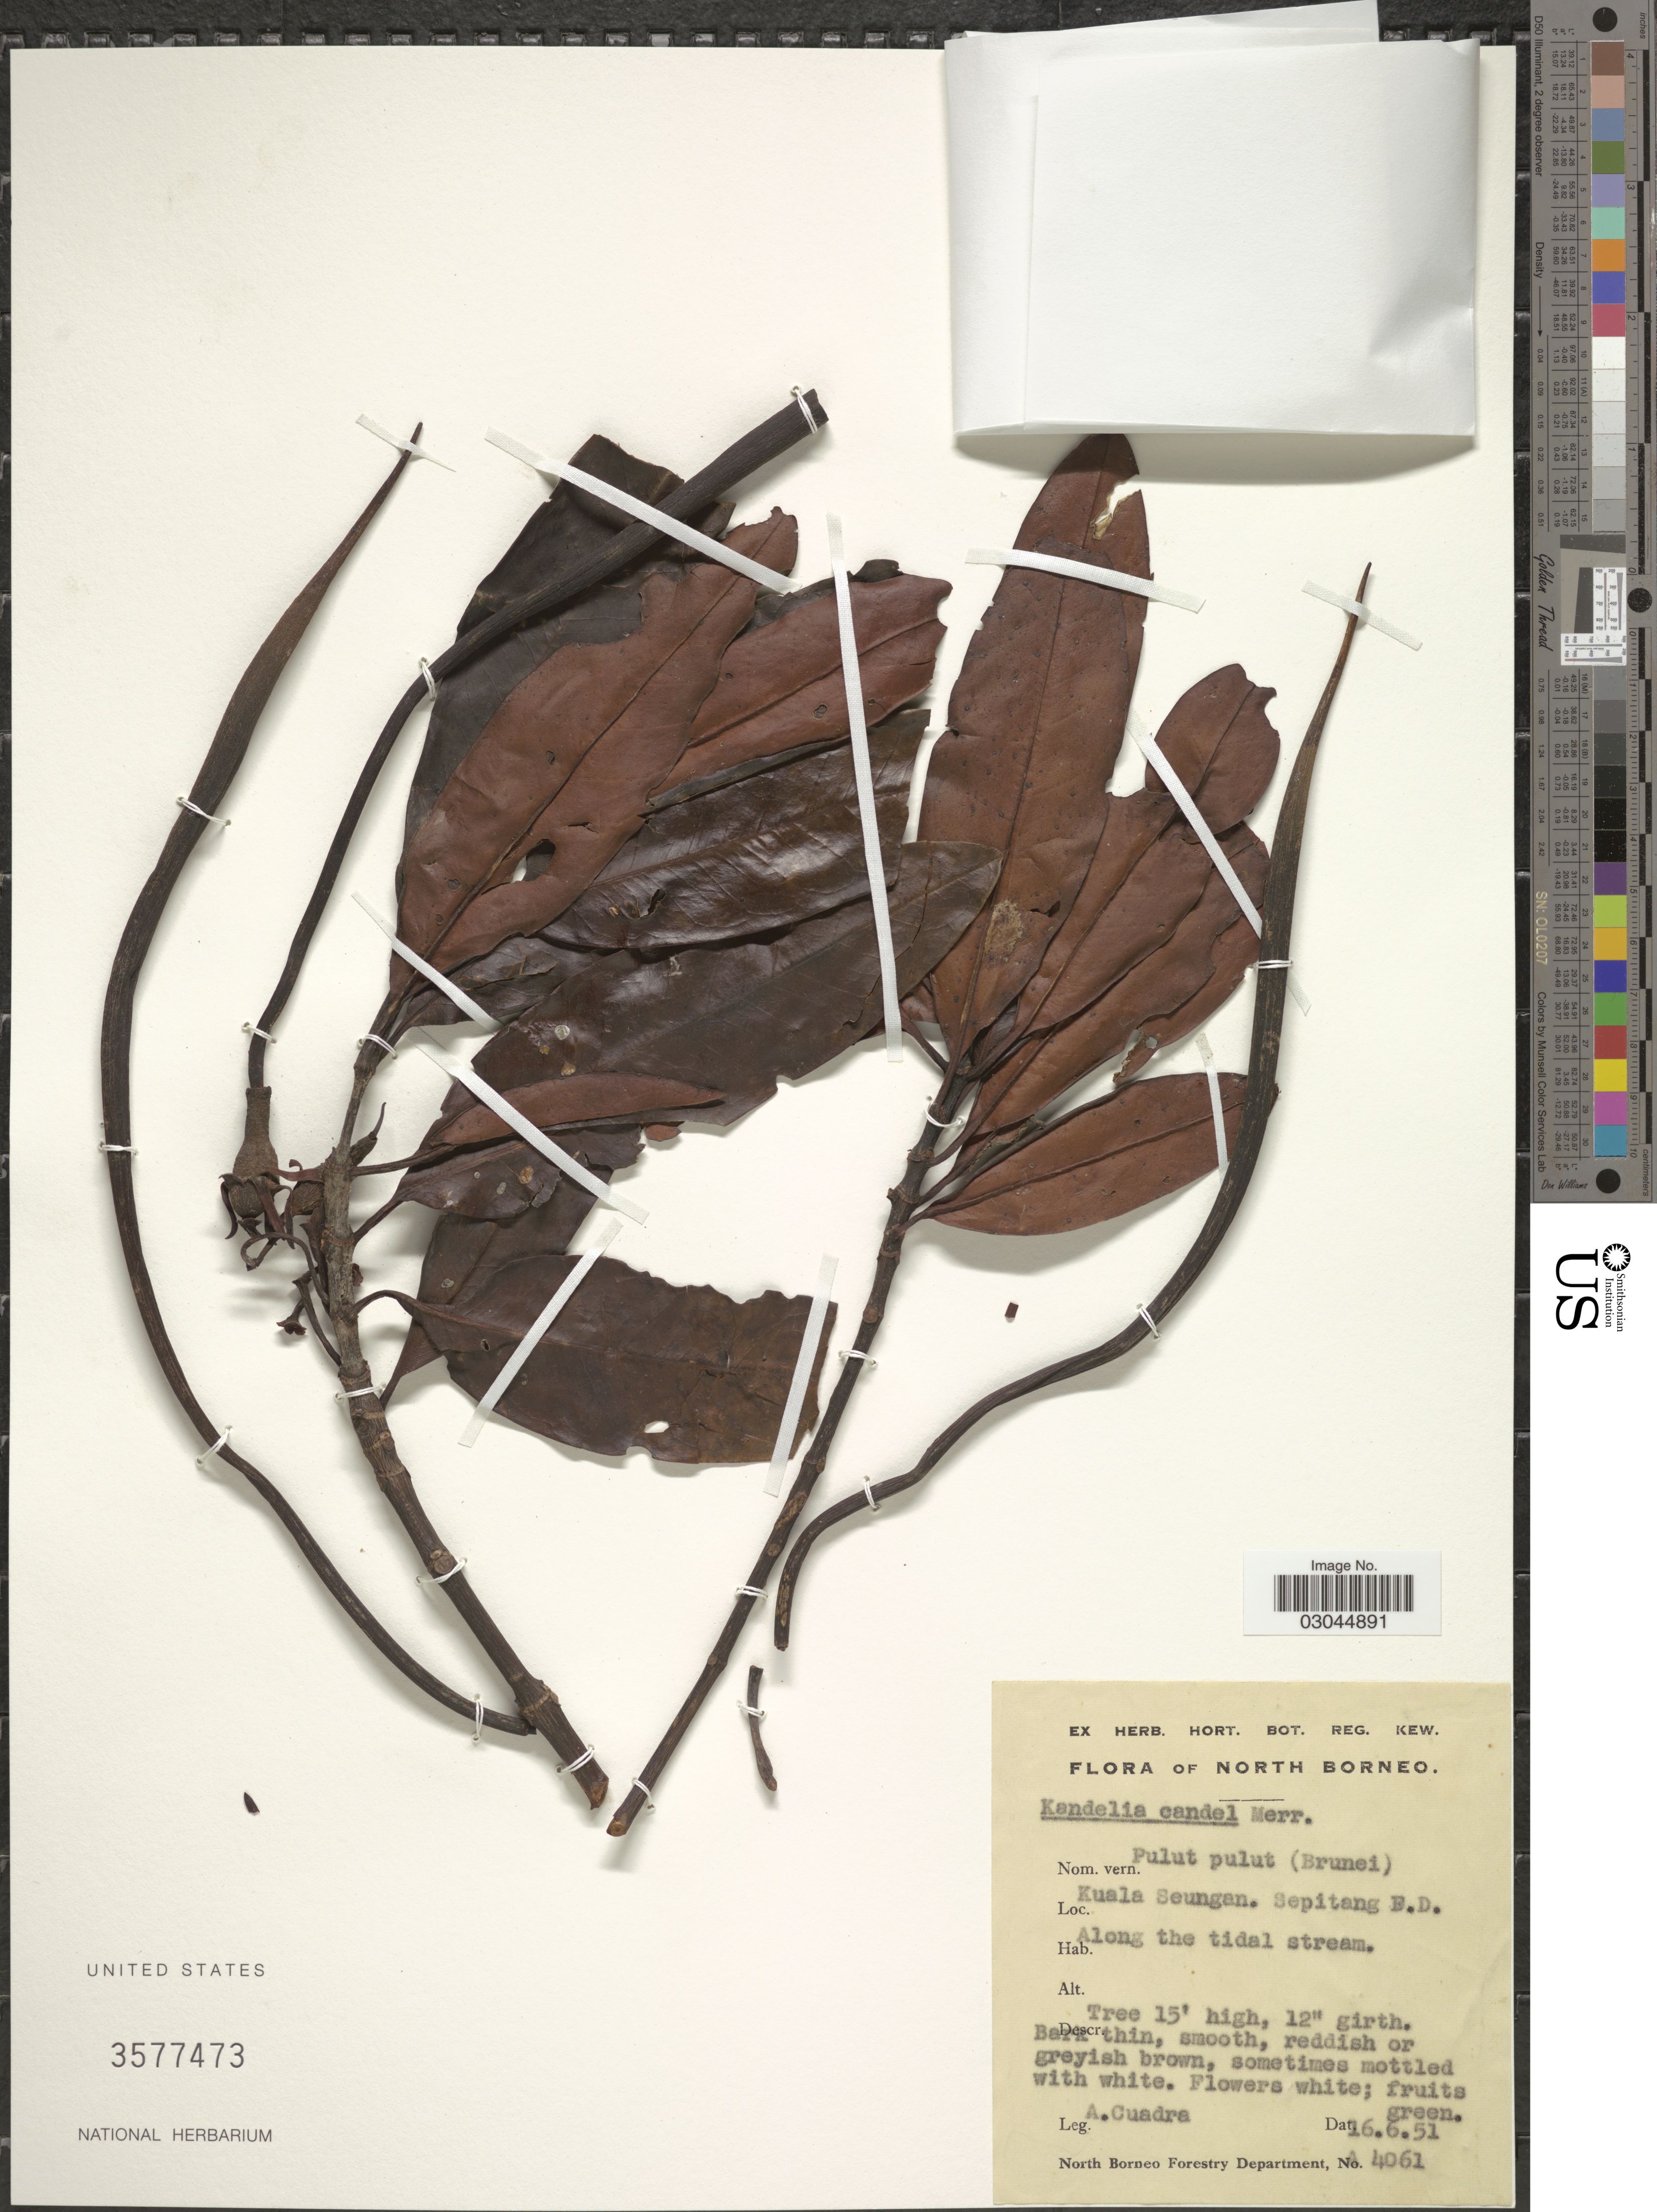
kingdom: Plantae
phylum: Tracheophyta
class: Magnoliopsida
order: Malpighiales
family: Rhizophoraceae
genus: Kandelia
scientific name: Kandelia candel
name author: (L.) Druce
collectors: A. Cuadra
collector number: A 4061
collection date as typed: Transcribed d/m/y: 16/6/51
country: Malaysia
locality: North Borneo. Kuala Seungan. Sepitang E. D. Along the tidal stream.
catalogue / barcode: US 3577473